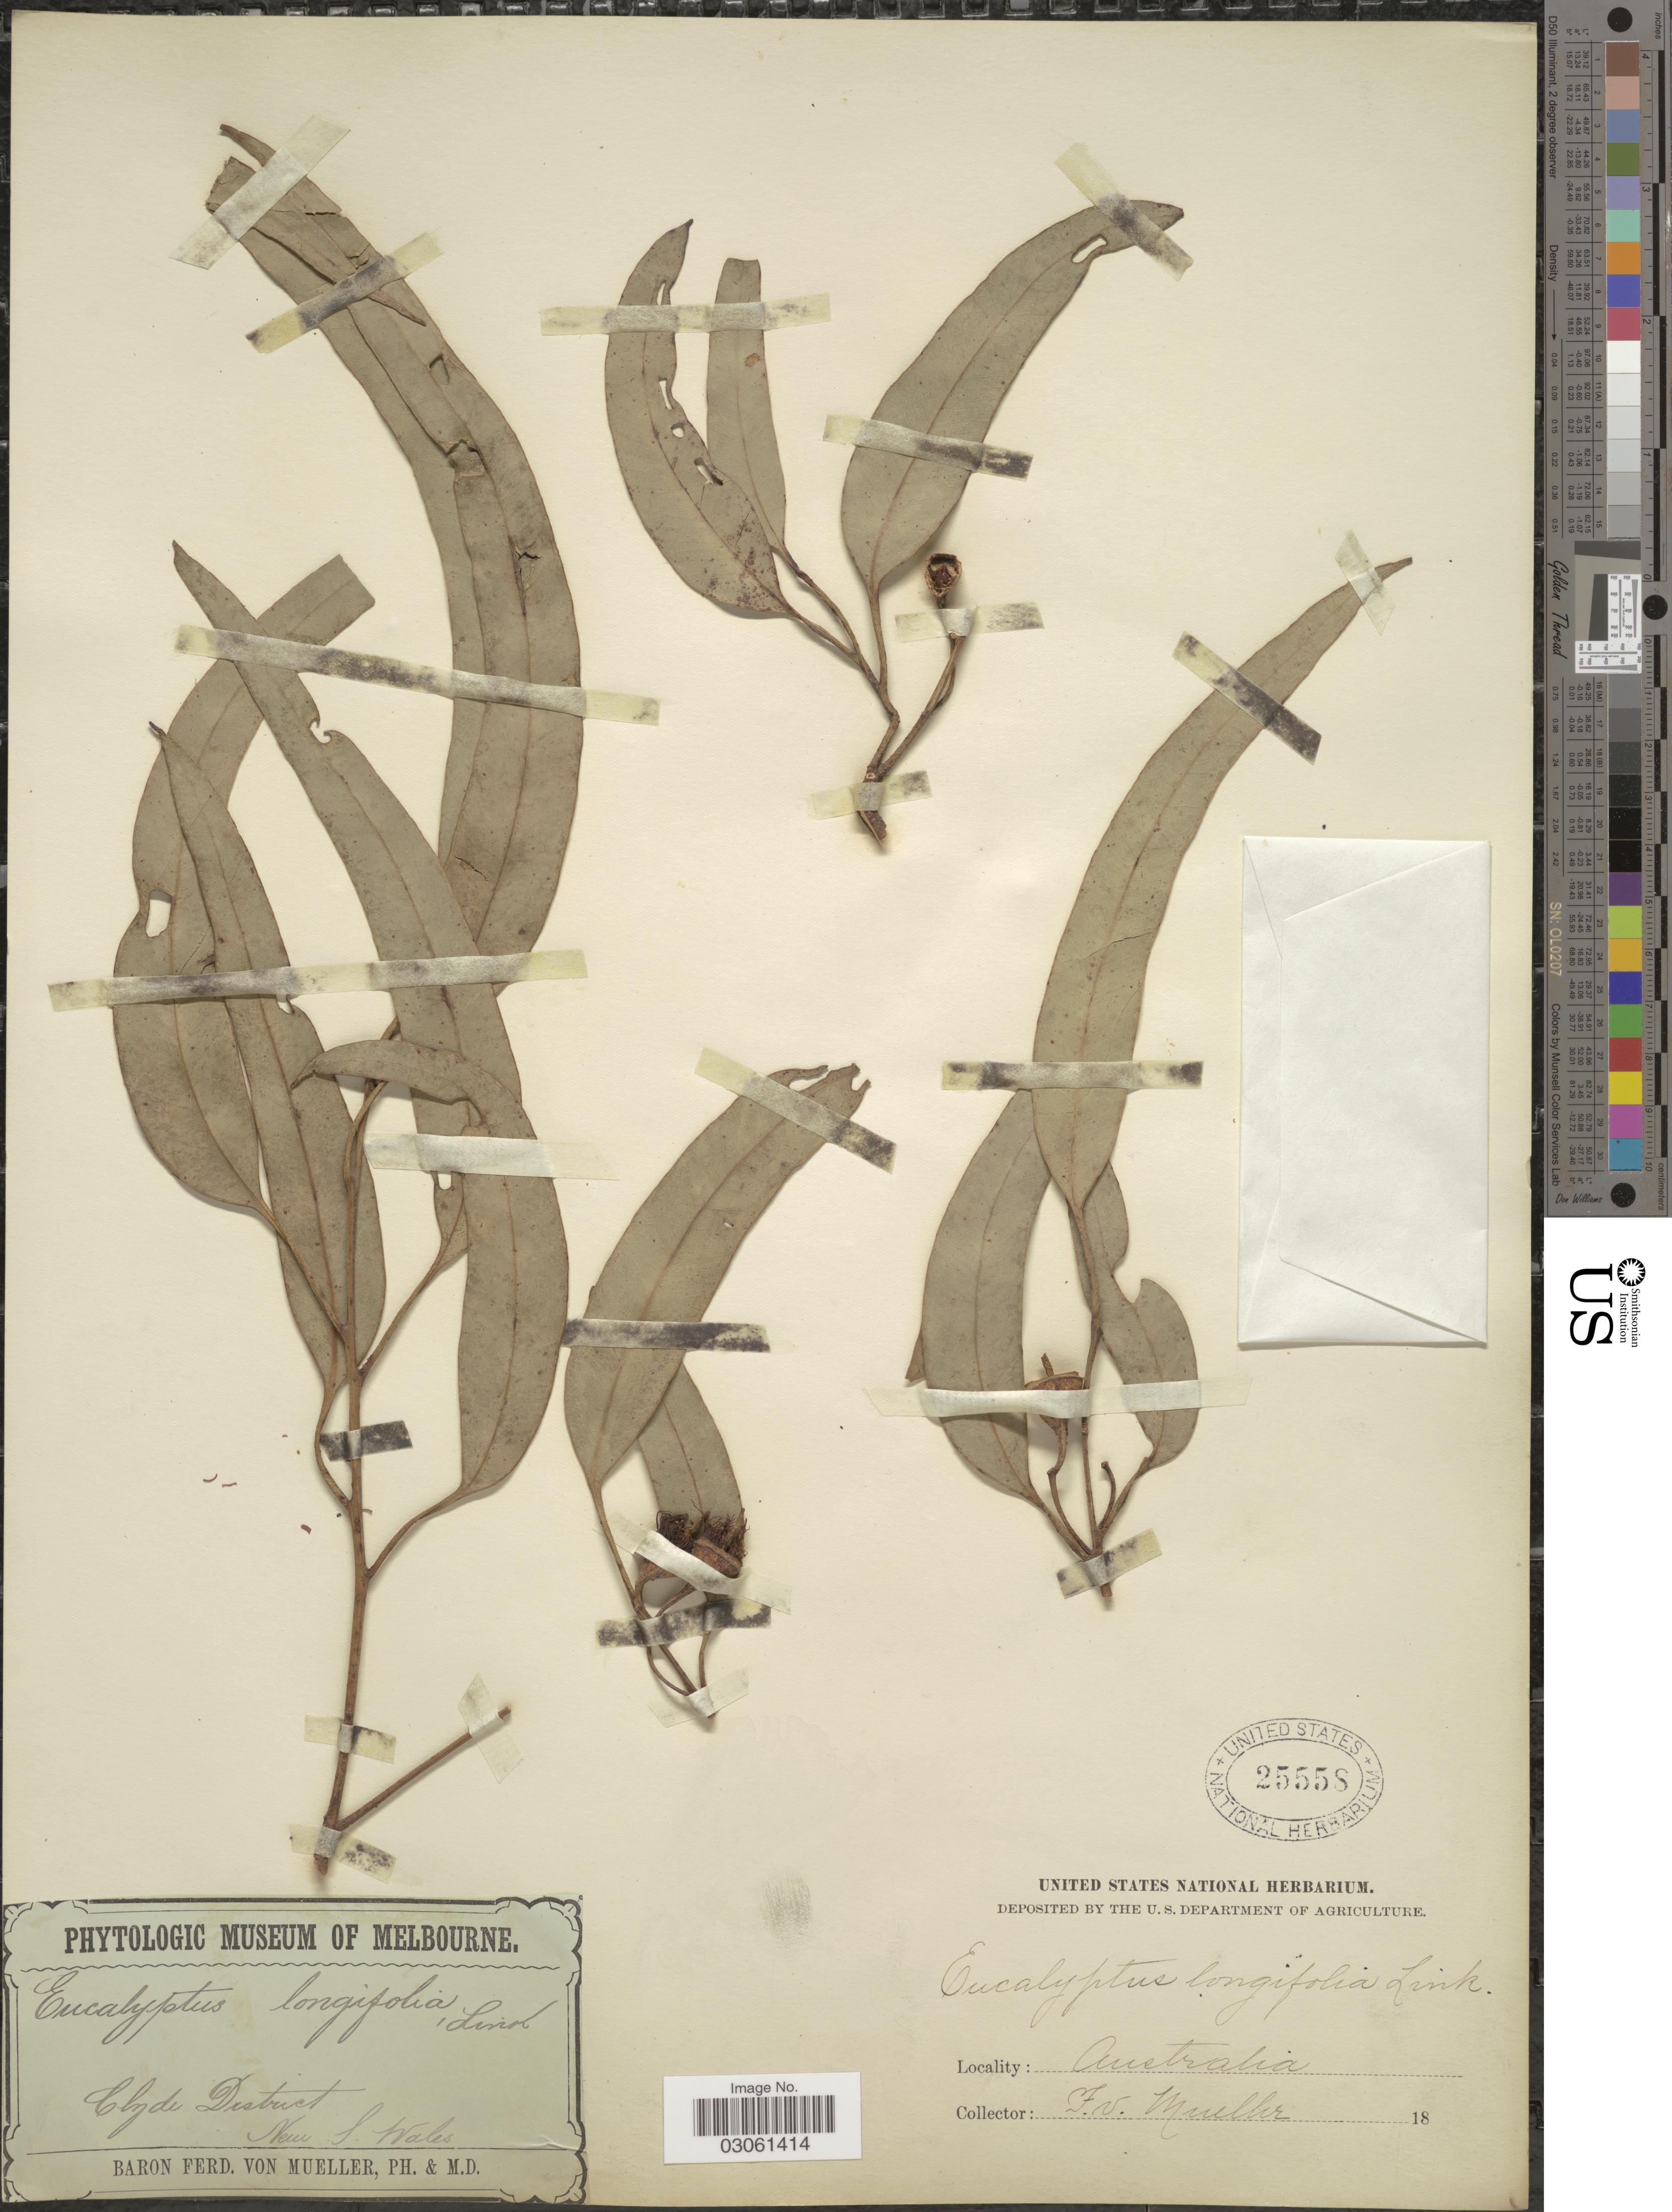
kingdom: Plantae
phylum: Tracheophyta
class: Magnoliopsida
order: Myrtales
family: Myrtaceae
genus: Eucalyptus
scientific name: Eucalyptus longifolia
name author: Link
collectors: F. Mueller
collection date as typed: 18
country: Australia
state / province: New South Wales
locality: Clyde District.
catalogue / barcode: US 25558